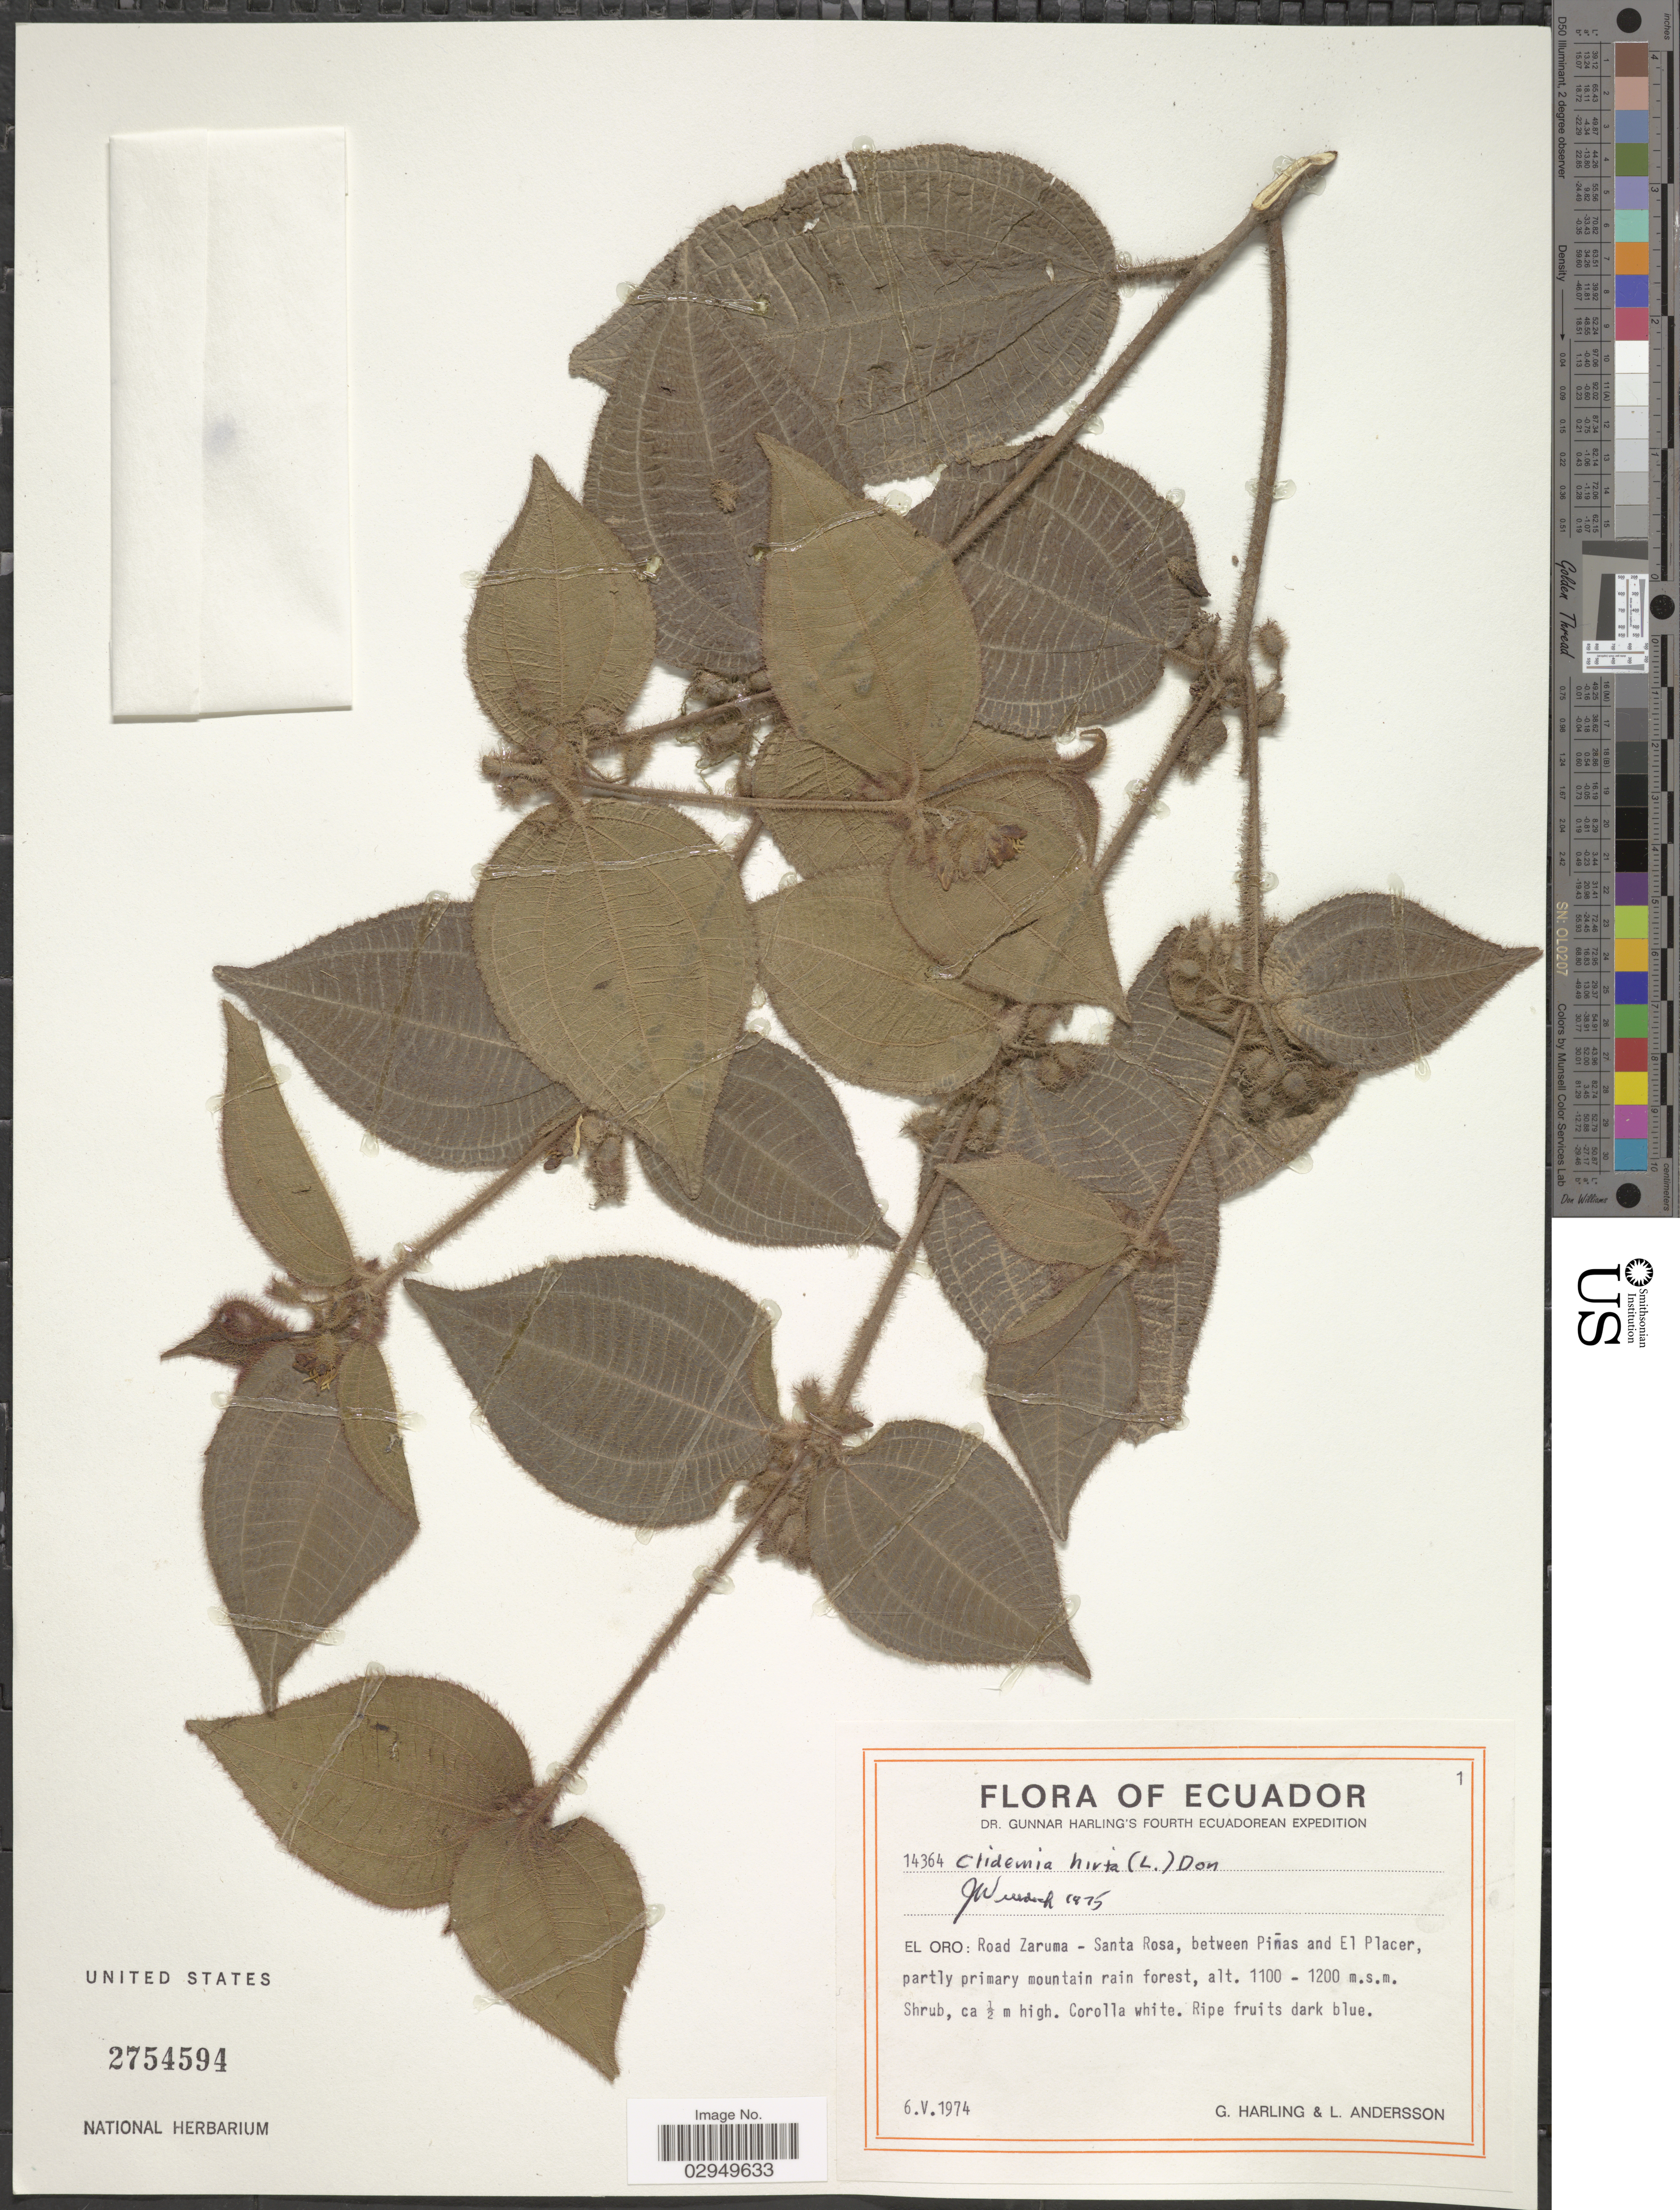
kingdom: Plantae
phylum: Tracheophyta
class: Magnoliopsida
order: Myrtales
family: Melastomataceae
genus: Clidemia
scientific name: Clidemia hirta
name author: (L.) D. Don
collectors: G. Harling & L. Andersson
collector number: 14364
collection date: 1974-05-06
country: Ecuador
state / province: El Oro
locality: Road Zaruma - Santa Rosa, between Piñas and El Placer.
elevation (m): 1100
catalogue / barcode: US 2754594